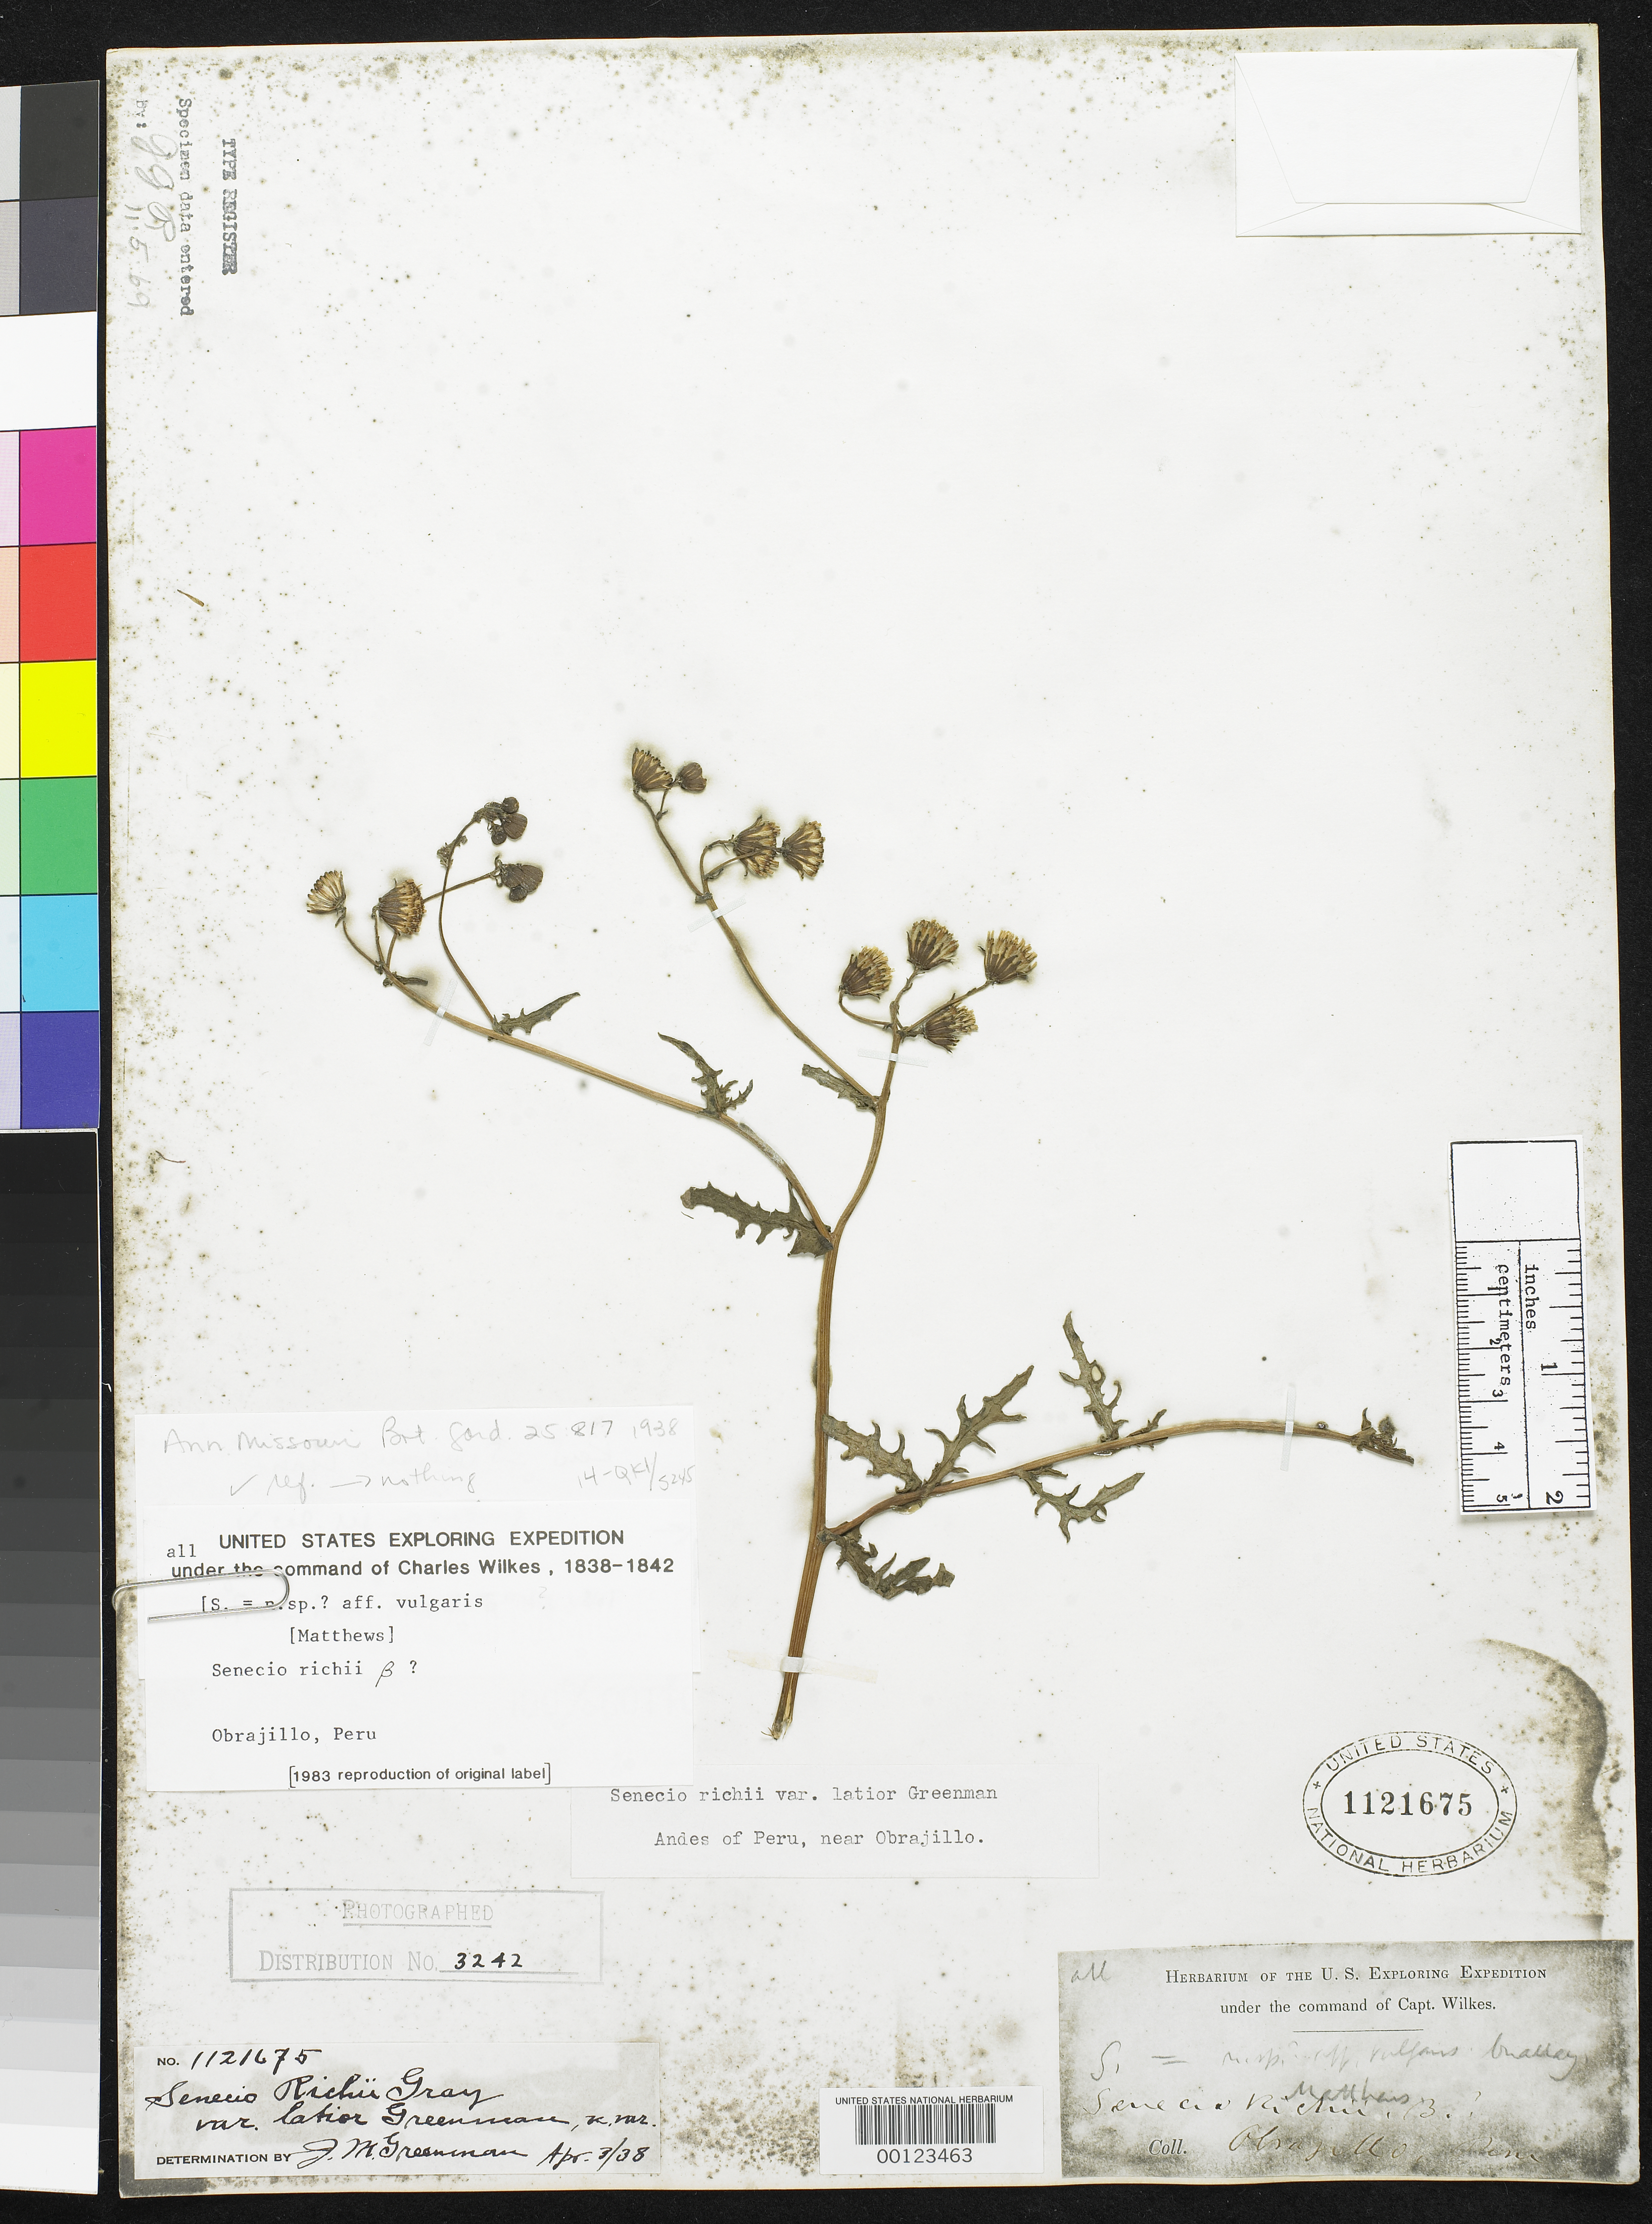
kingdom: Plantae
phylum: Tracheophyta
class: Magnoliopsida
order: Asterales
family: Asteraceae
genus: Senecio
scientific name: Senecio richii var. latior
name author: Greenm.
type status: Type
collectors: Wilkes Explor. Exped.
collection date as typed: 1838 to -- --- 1842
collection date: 1838/1842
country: Peru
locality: Obrajillo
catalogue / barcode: US 1121675